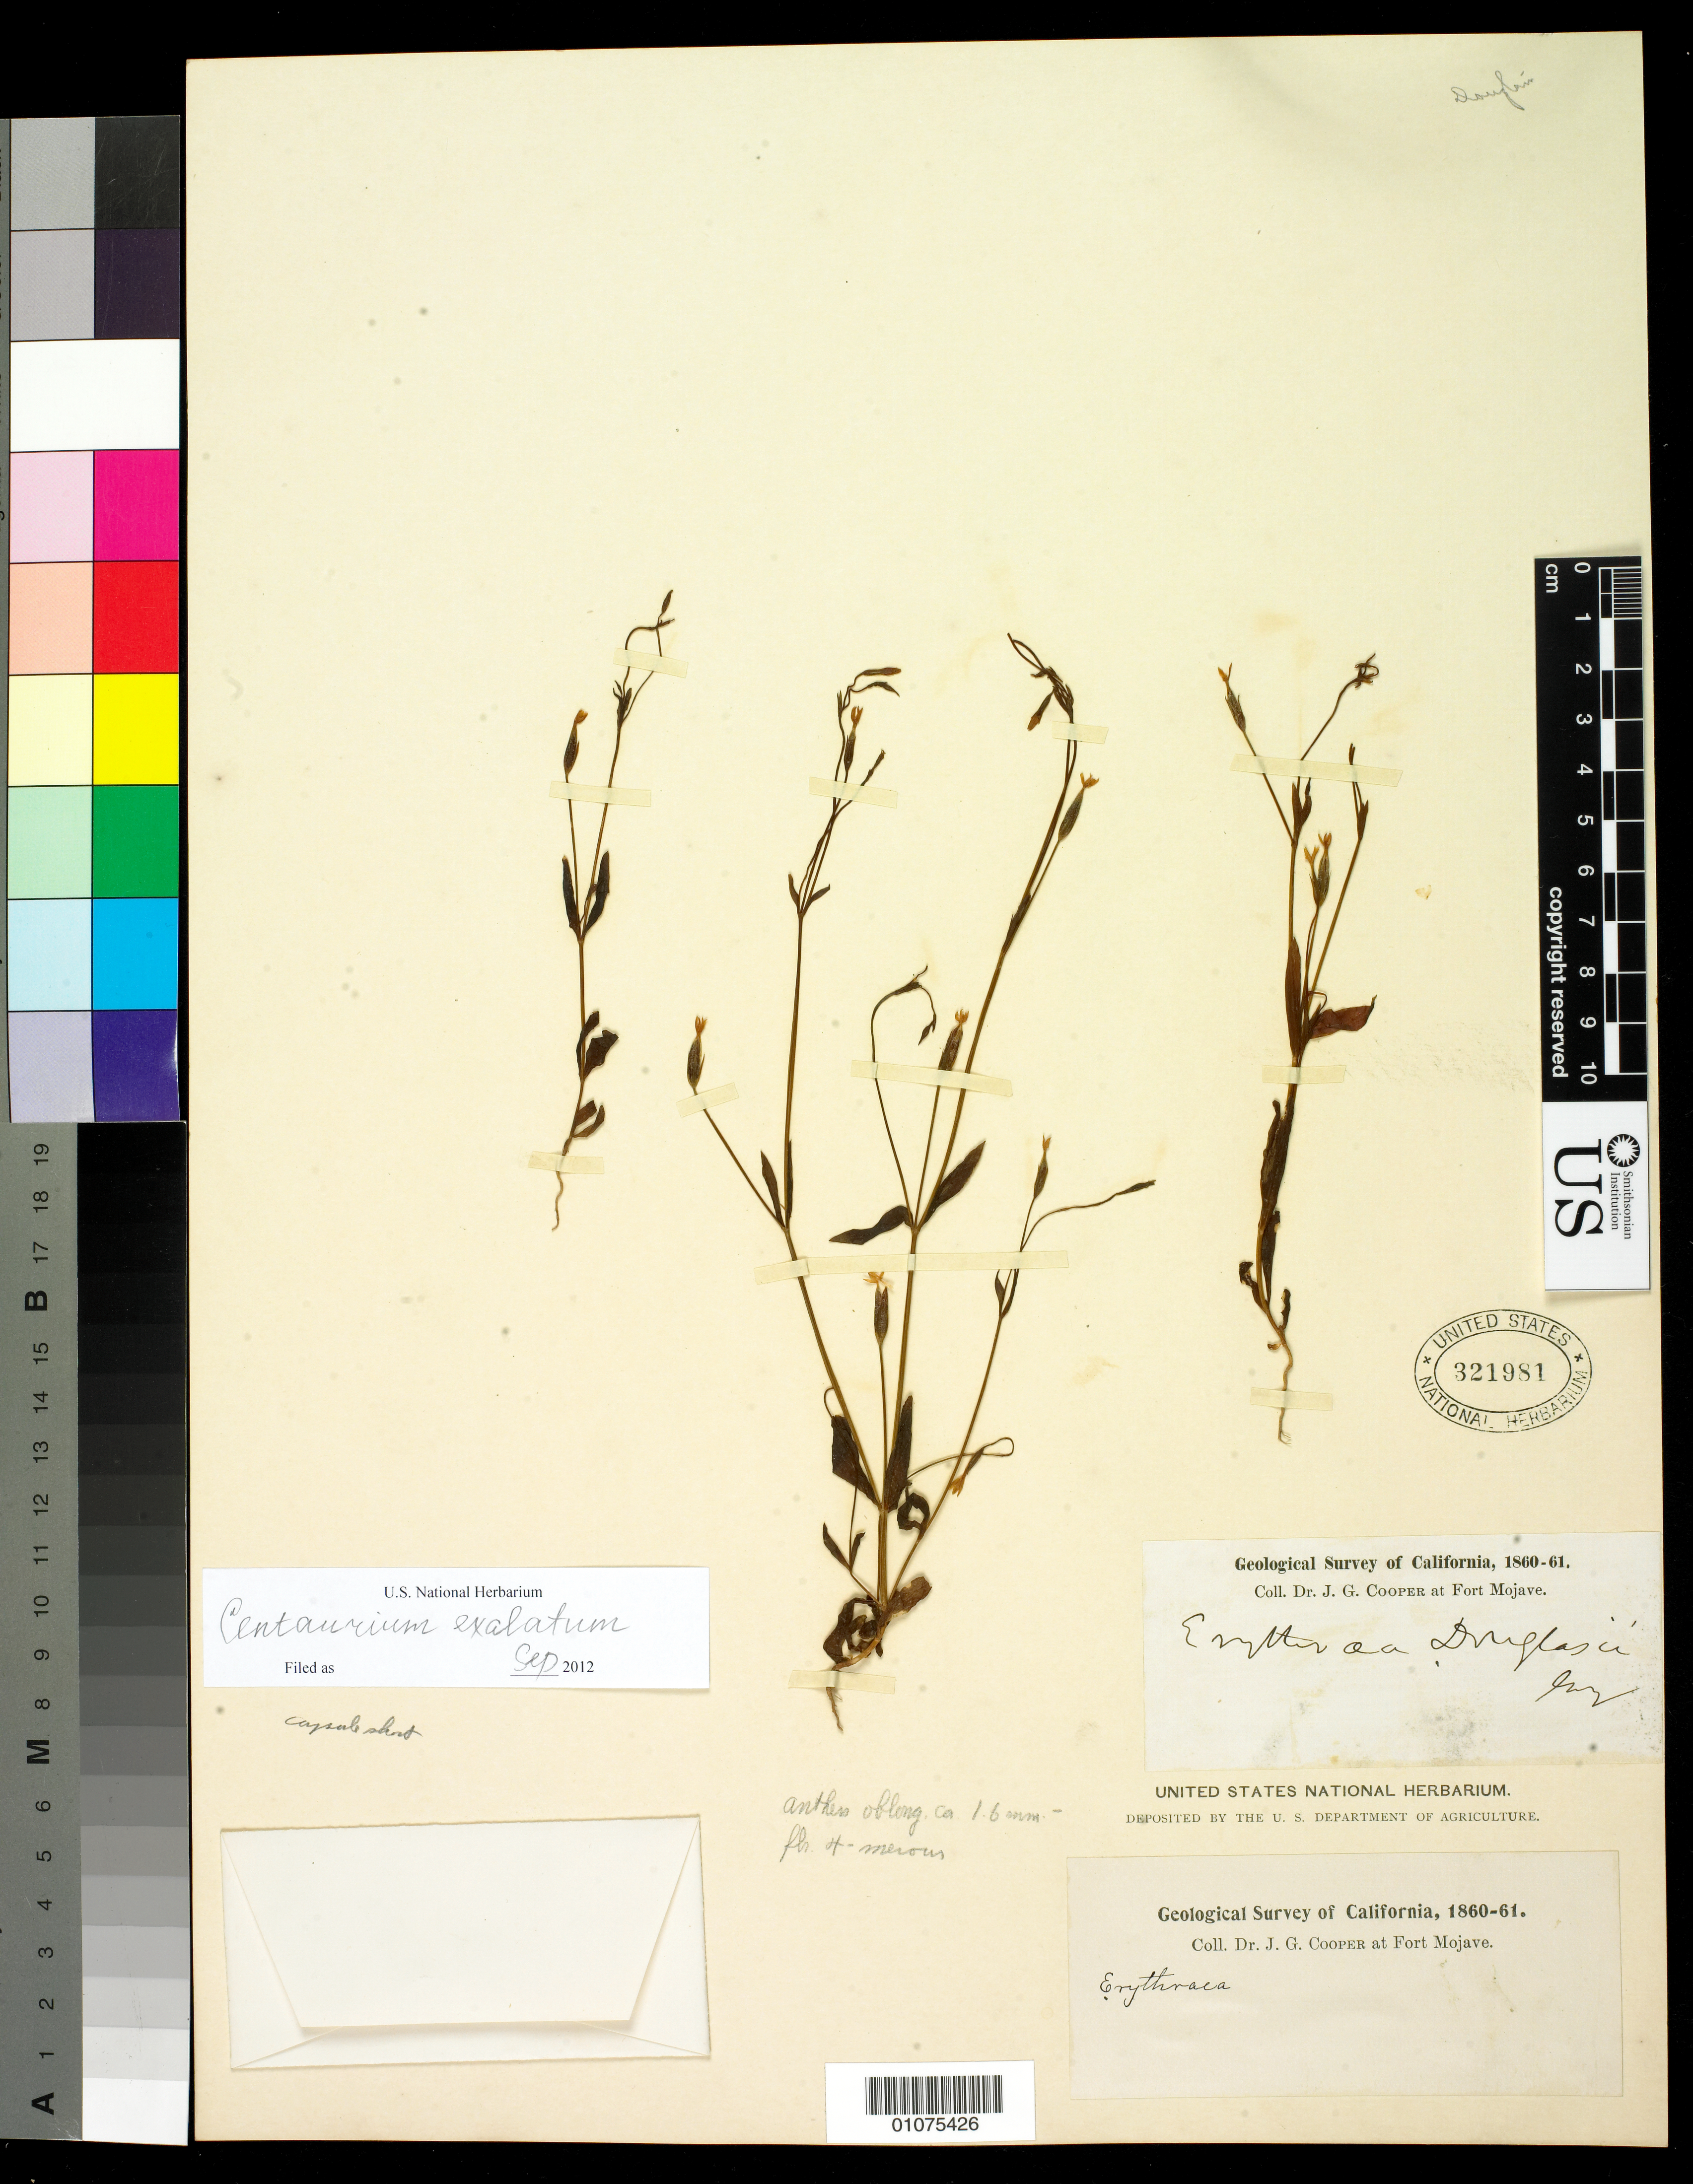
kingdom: Plantae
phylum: Tracheophyta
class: Magnoliopsida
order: Gentianales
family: Gentianaceae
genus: Centaurium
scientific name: Centaurium exaltatum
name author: (Griseb.) W. Wight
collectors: J. G. Cooper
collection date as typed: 1860 to -- --- 1861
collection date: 1860/1861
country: United States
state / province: California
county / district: San Bernardino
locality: Fort Mojave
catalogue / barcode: US 321981